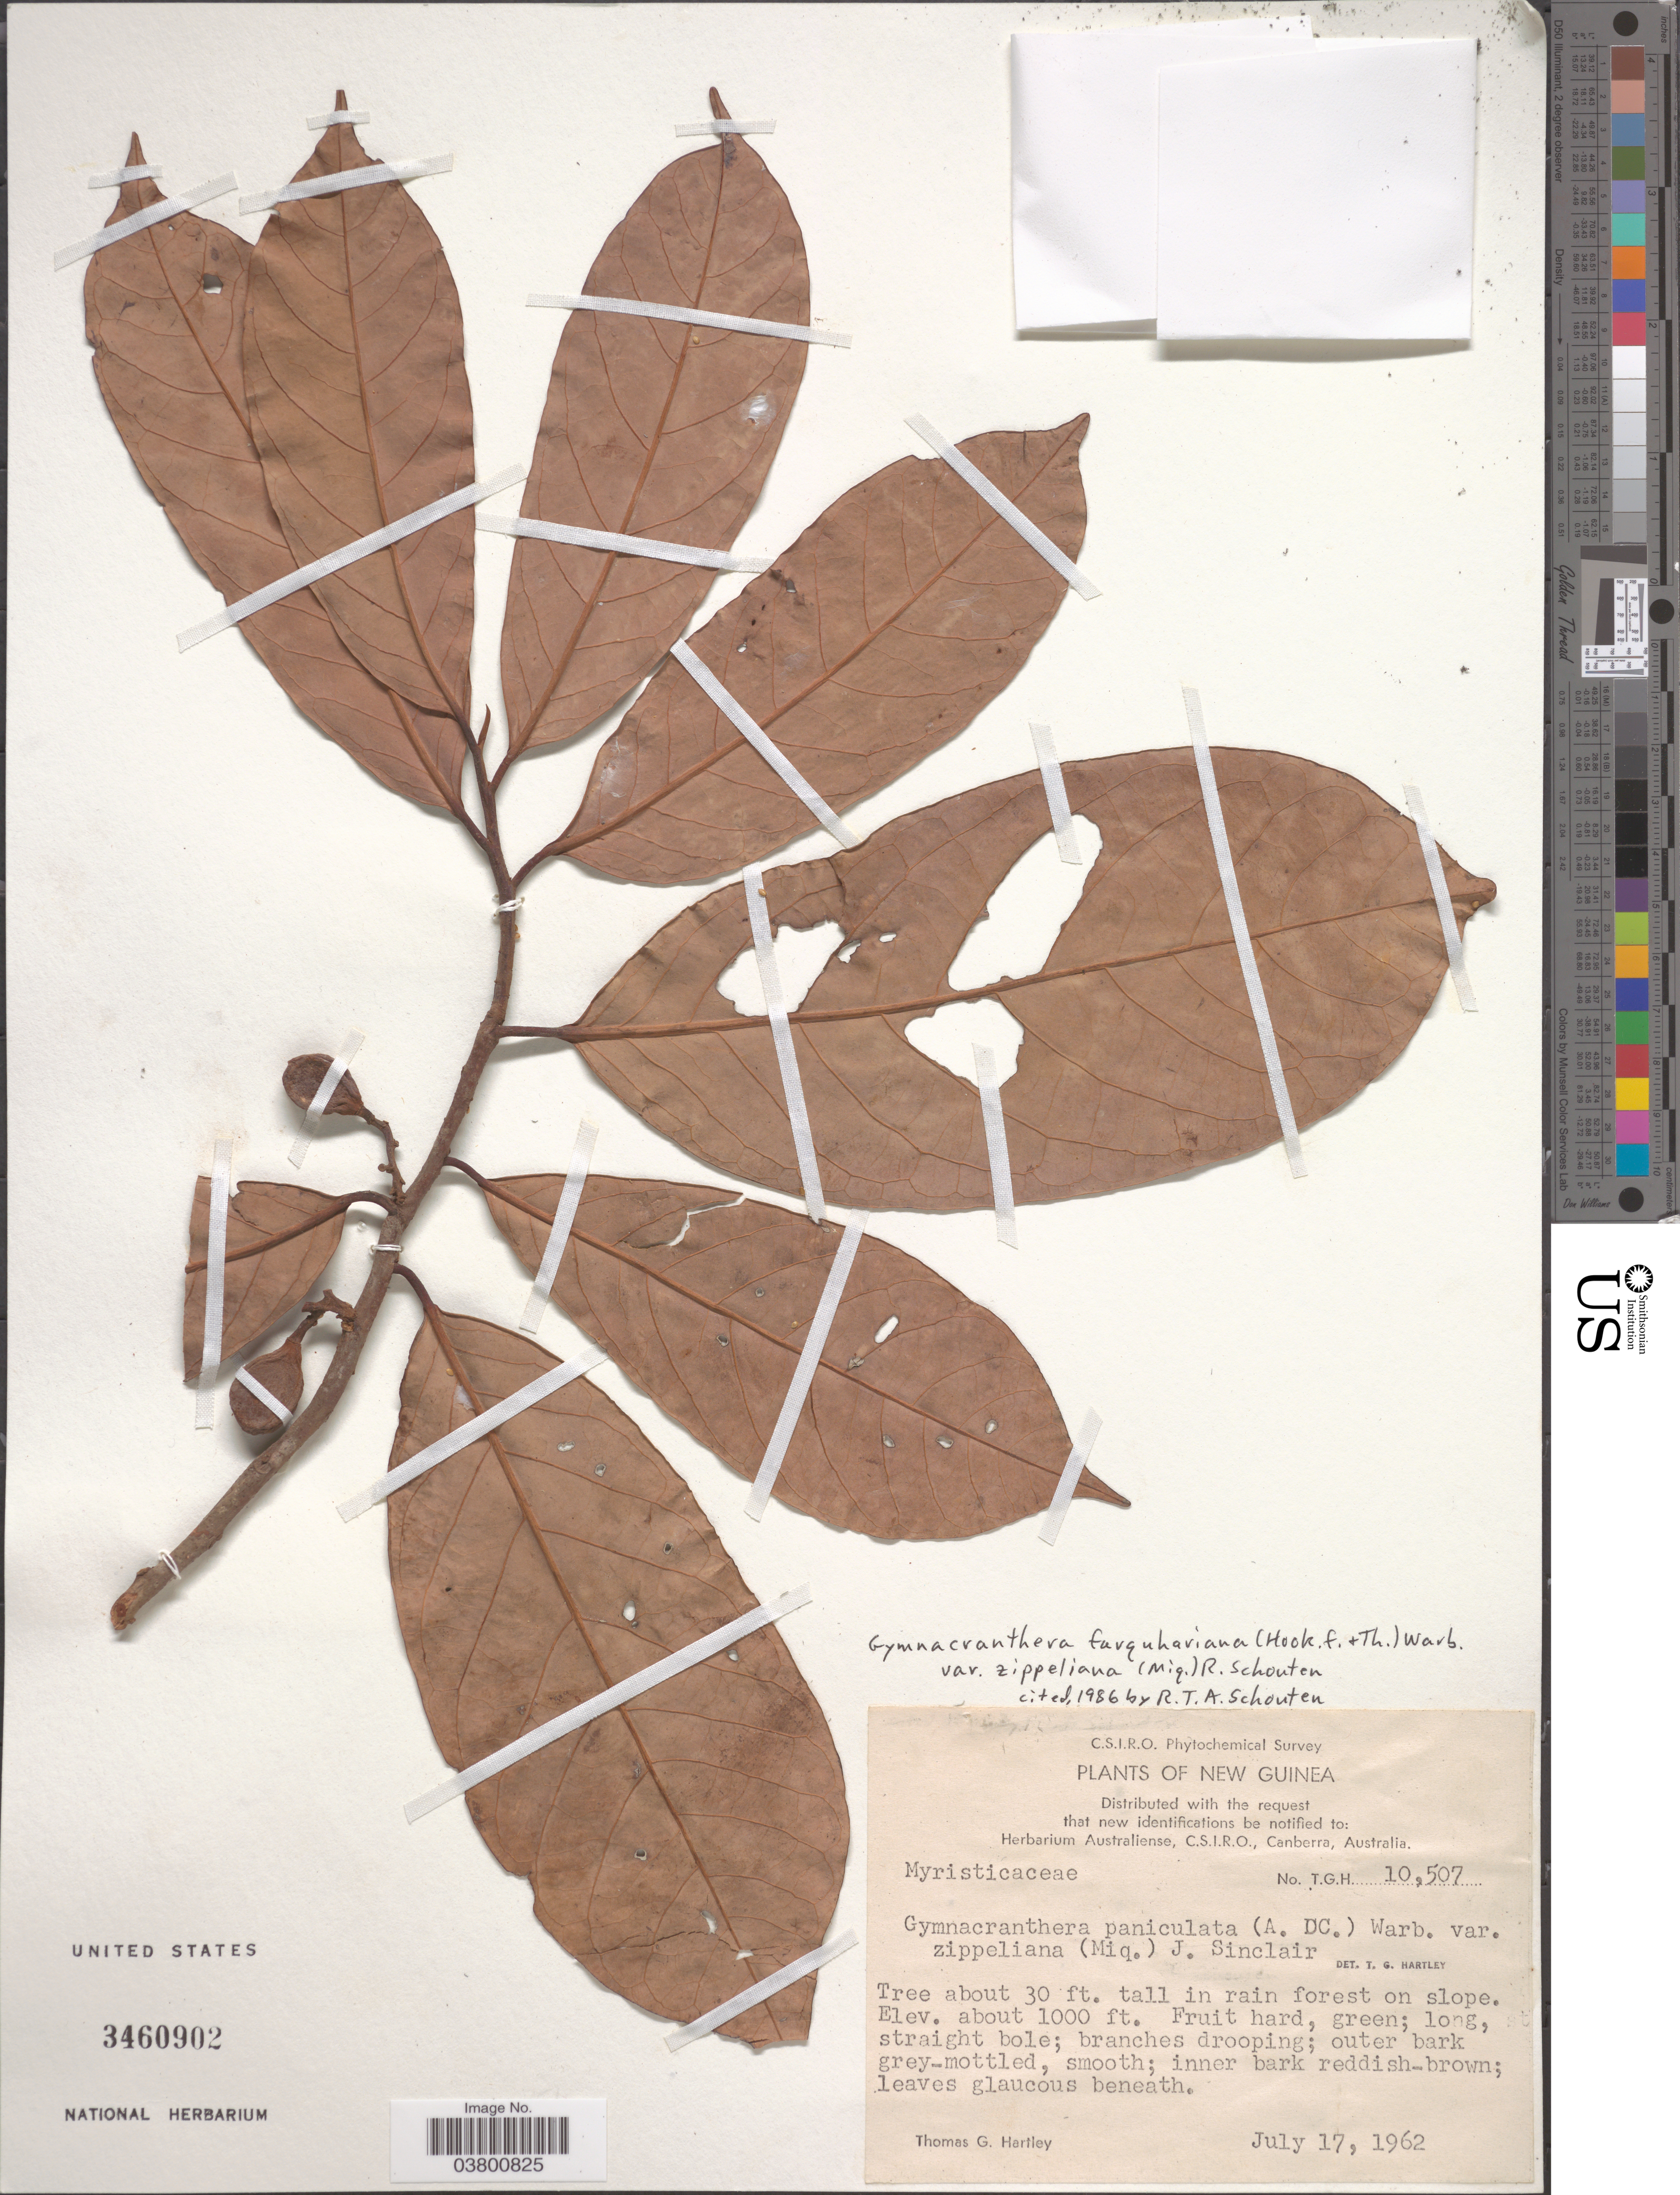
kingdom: Plantae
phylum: Tracheophyta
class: Magnoliopsida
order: Magnoliales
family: Myristicaceae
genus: Gymnacranthera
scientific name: Gymnacranthera farquhariana var. zippeliana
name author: (Miq.) R.T.A. Schouten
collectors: T. G. Hartley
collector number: TGH 10507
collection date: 1962-07-17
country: Papua New Guinea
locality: New Guinea.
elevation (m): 305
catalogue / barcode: US 3460902